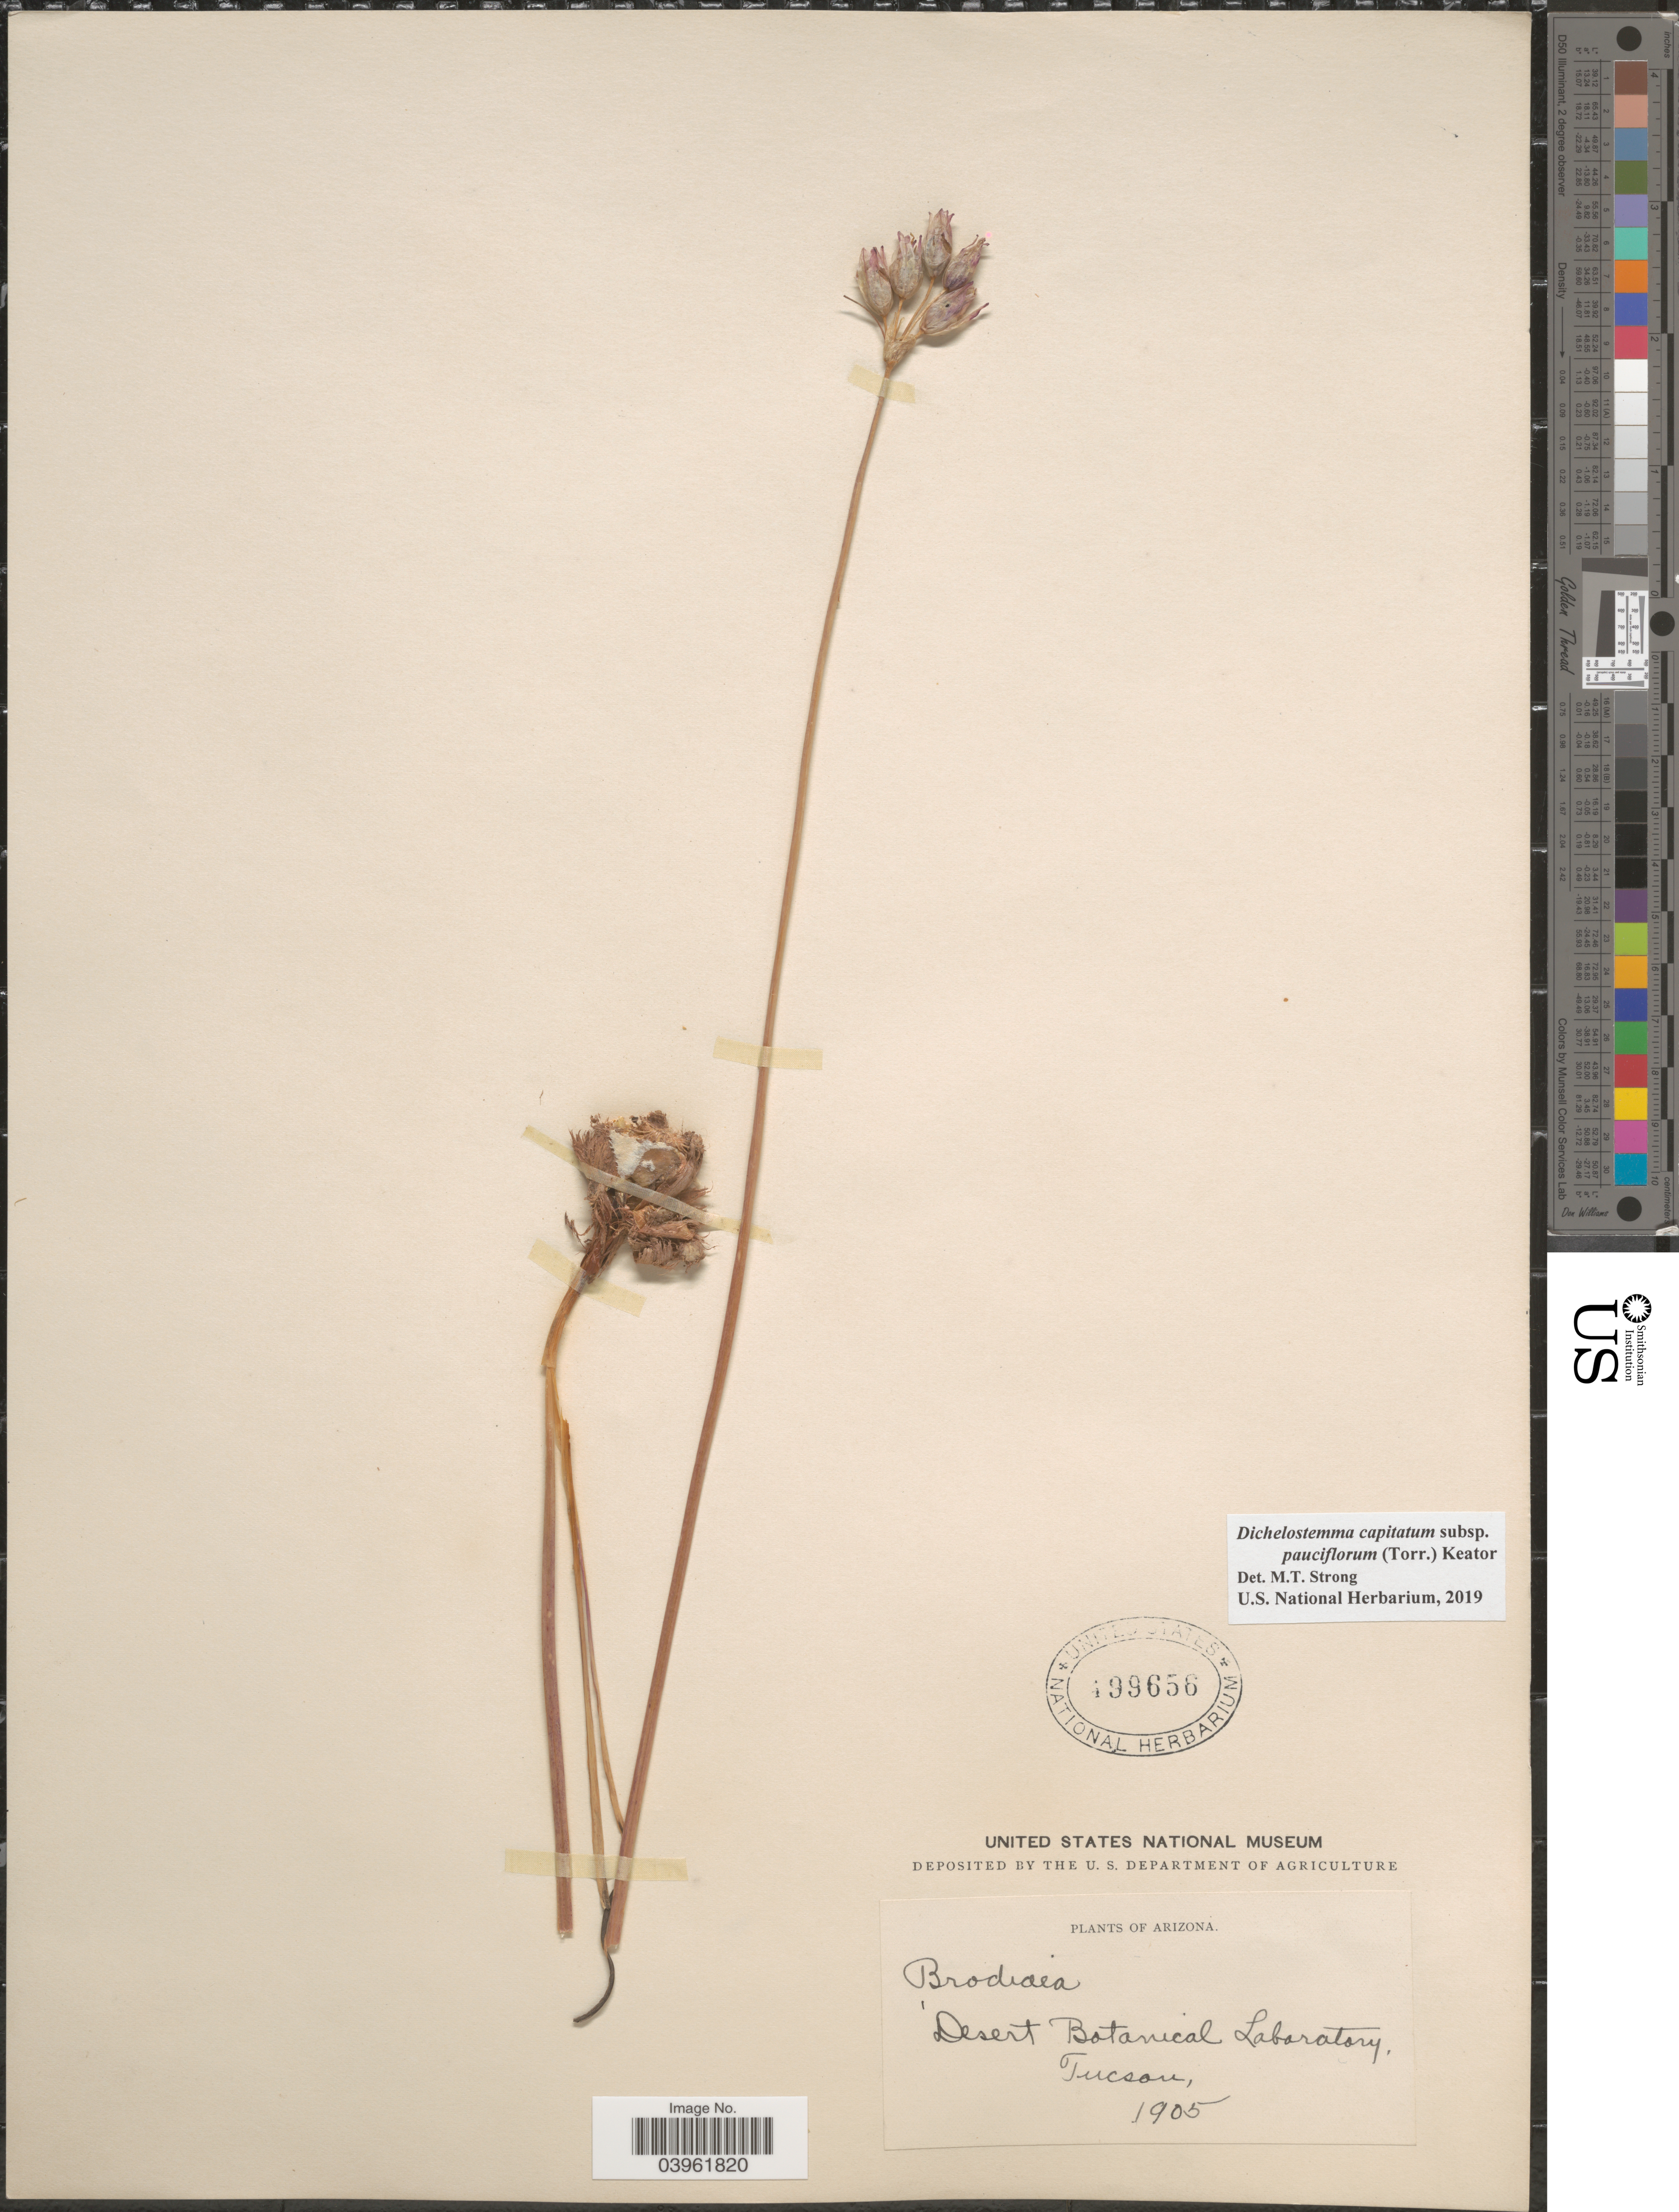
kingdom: Plantae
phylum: Tracheophyta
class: Liliopsida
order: Asparagales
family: Asparagaceae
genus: Dichelostemma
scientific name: Dichelostemma capitatum subsp. pauciflorum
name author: (Torr.) Keator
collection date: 1905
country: United States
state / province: Arizona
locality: Desert Botanical Laboratory. Tucson.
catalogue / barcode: US 499656